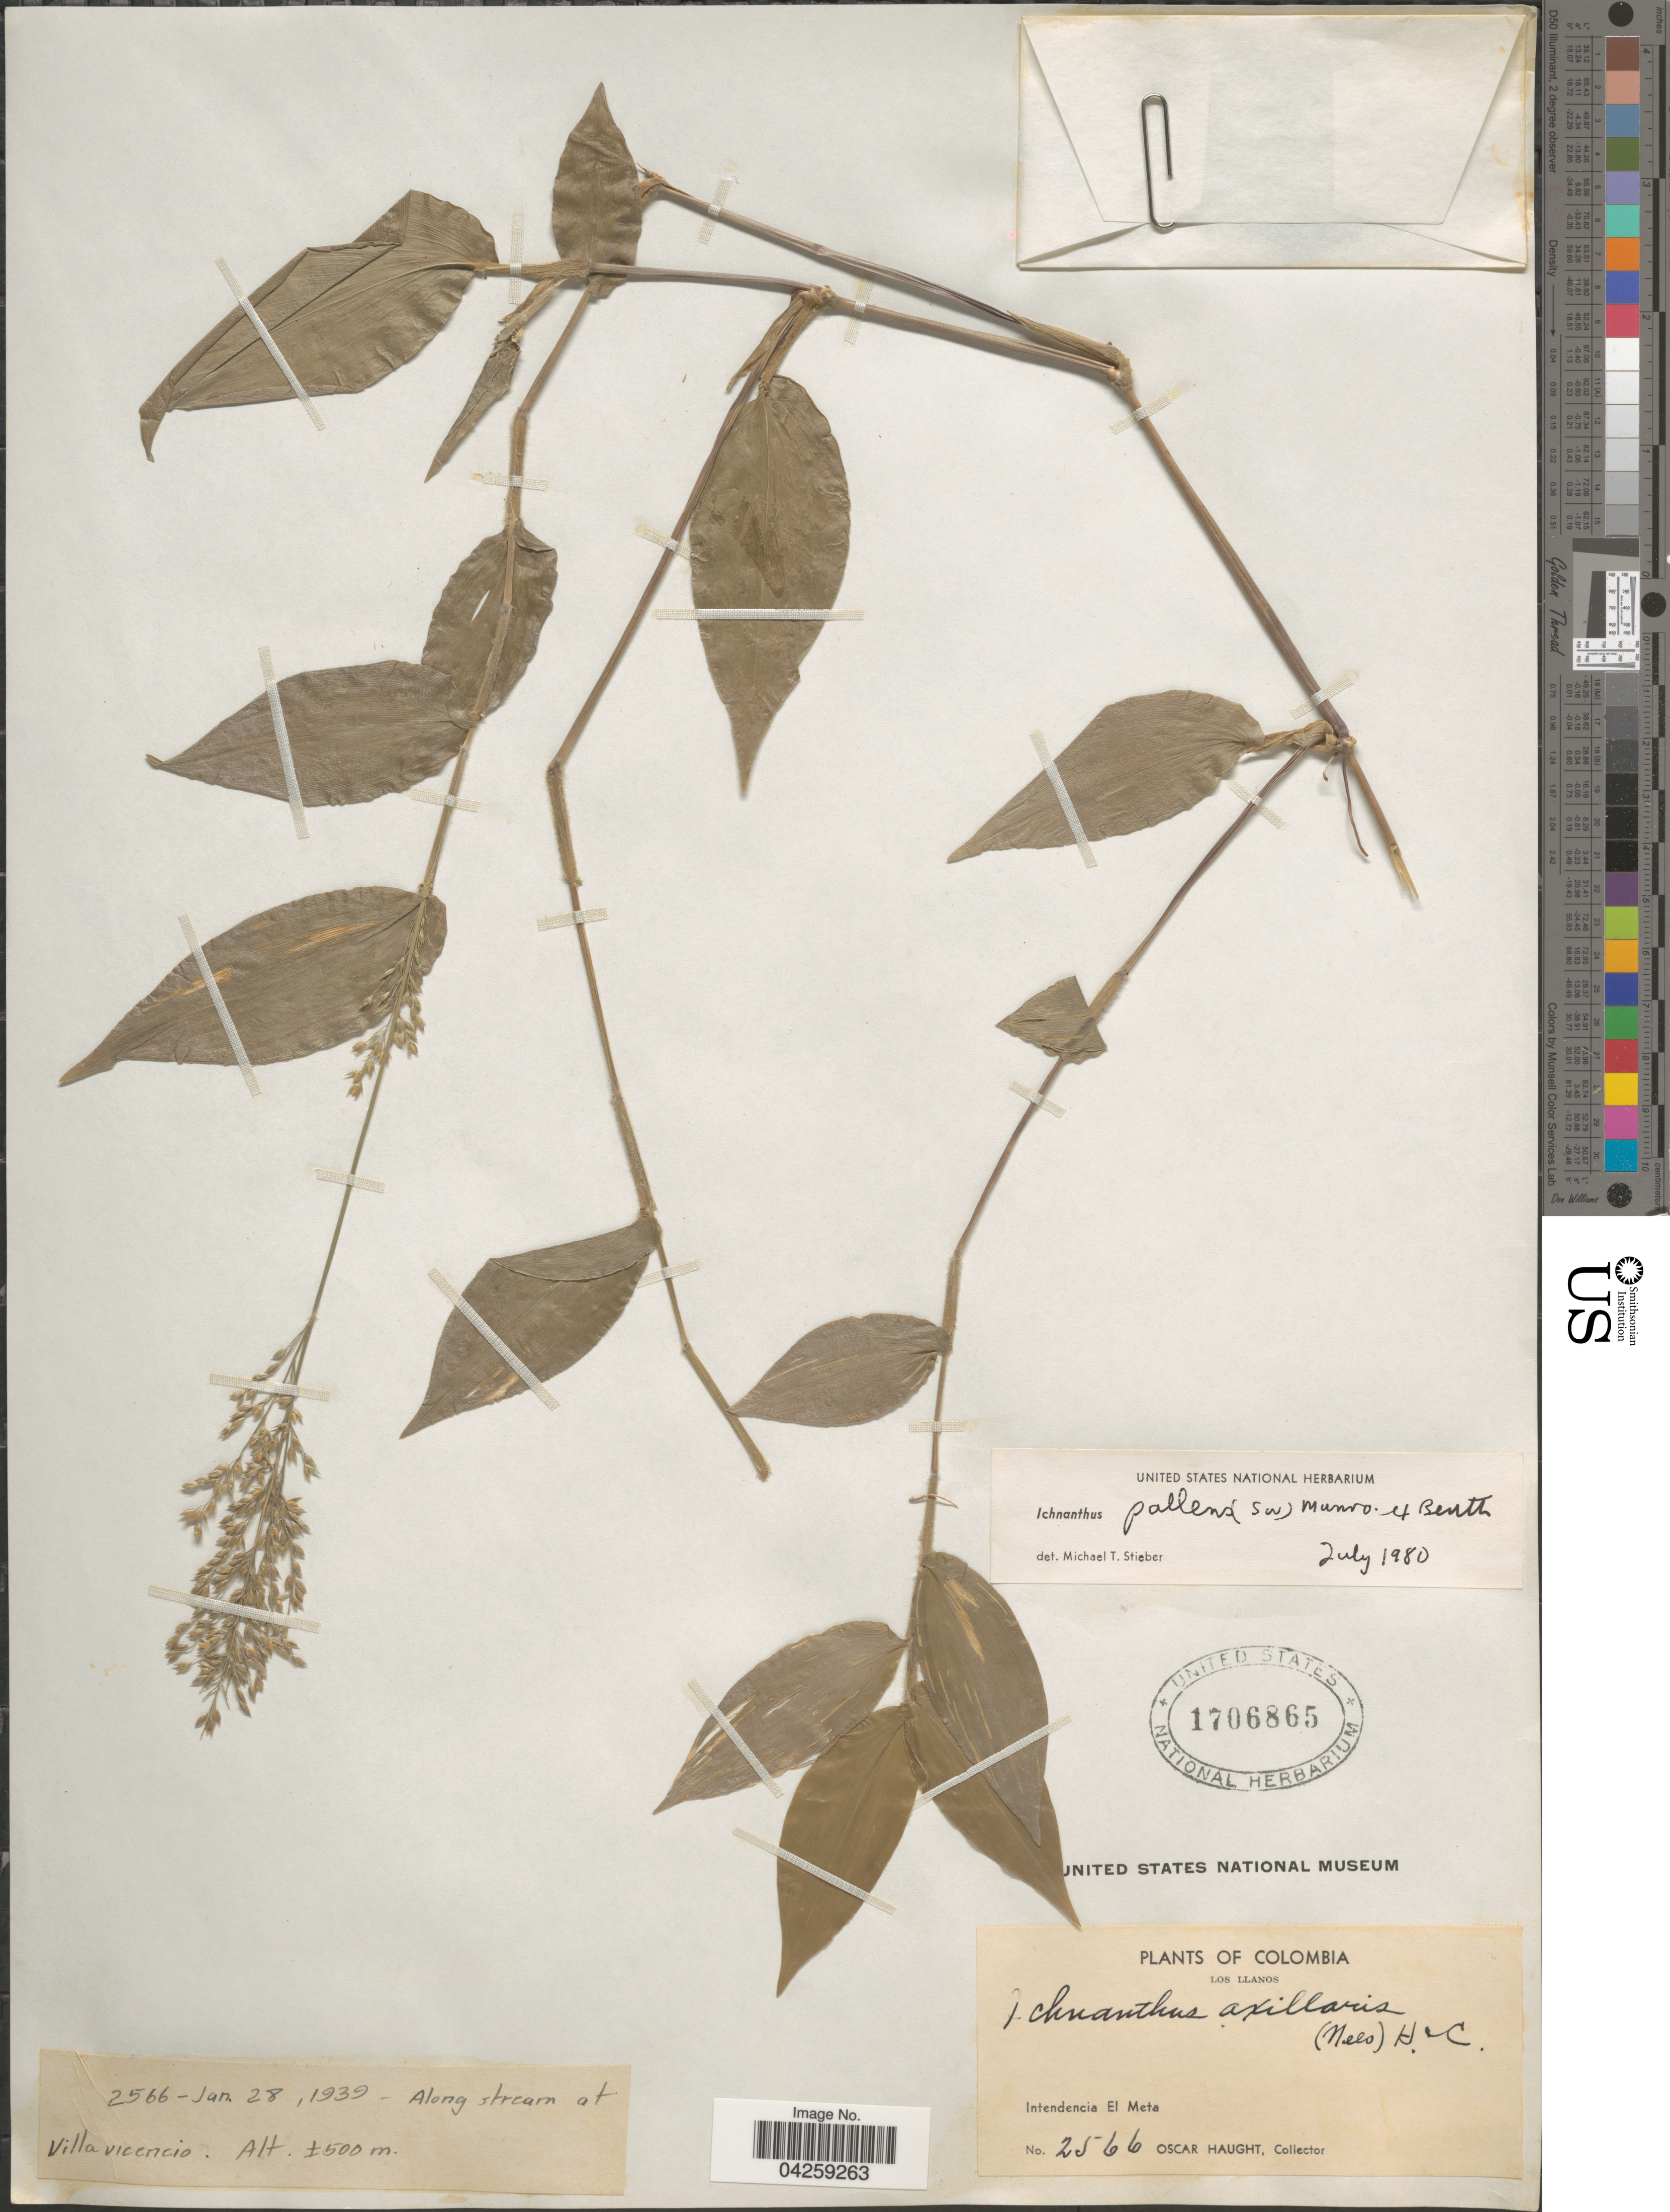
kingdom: Plantae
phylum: Tracheophyta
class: Liliopsida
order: Poales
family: Poaceae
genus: Ichnanthus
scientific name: Ichnanthus pallens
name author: (Sw.) Munro ex Benth.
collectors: O. L. Haught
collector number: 2566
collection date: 1939-01-28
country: Colombia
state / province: Meta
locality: Los Llanos. Intendencia El Meta. Along stream at Villavicencio.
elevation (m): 500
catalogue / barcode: US 1706865